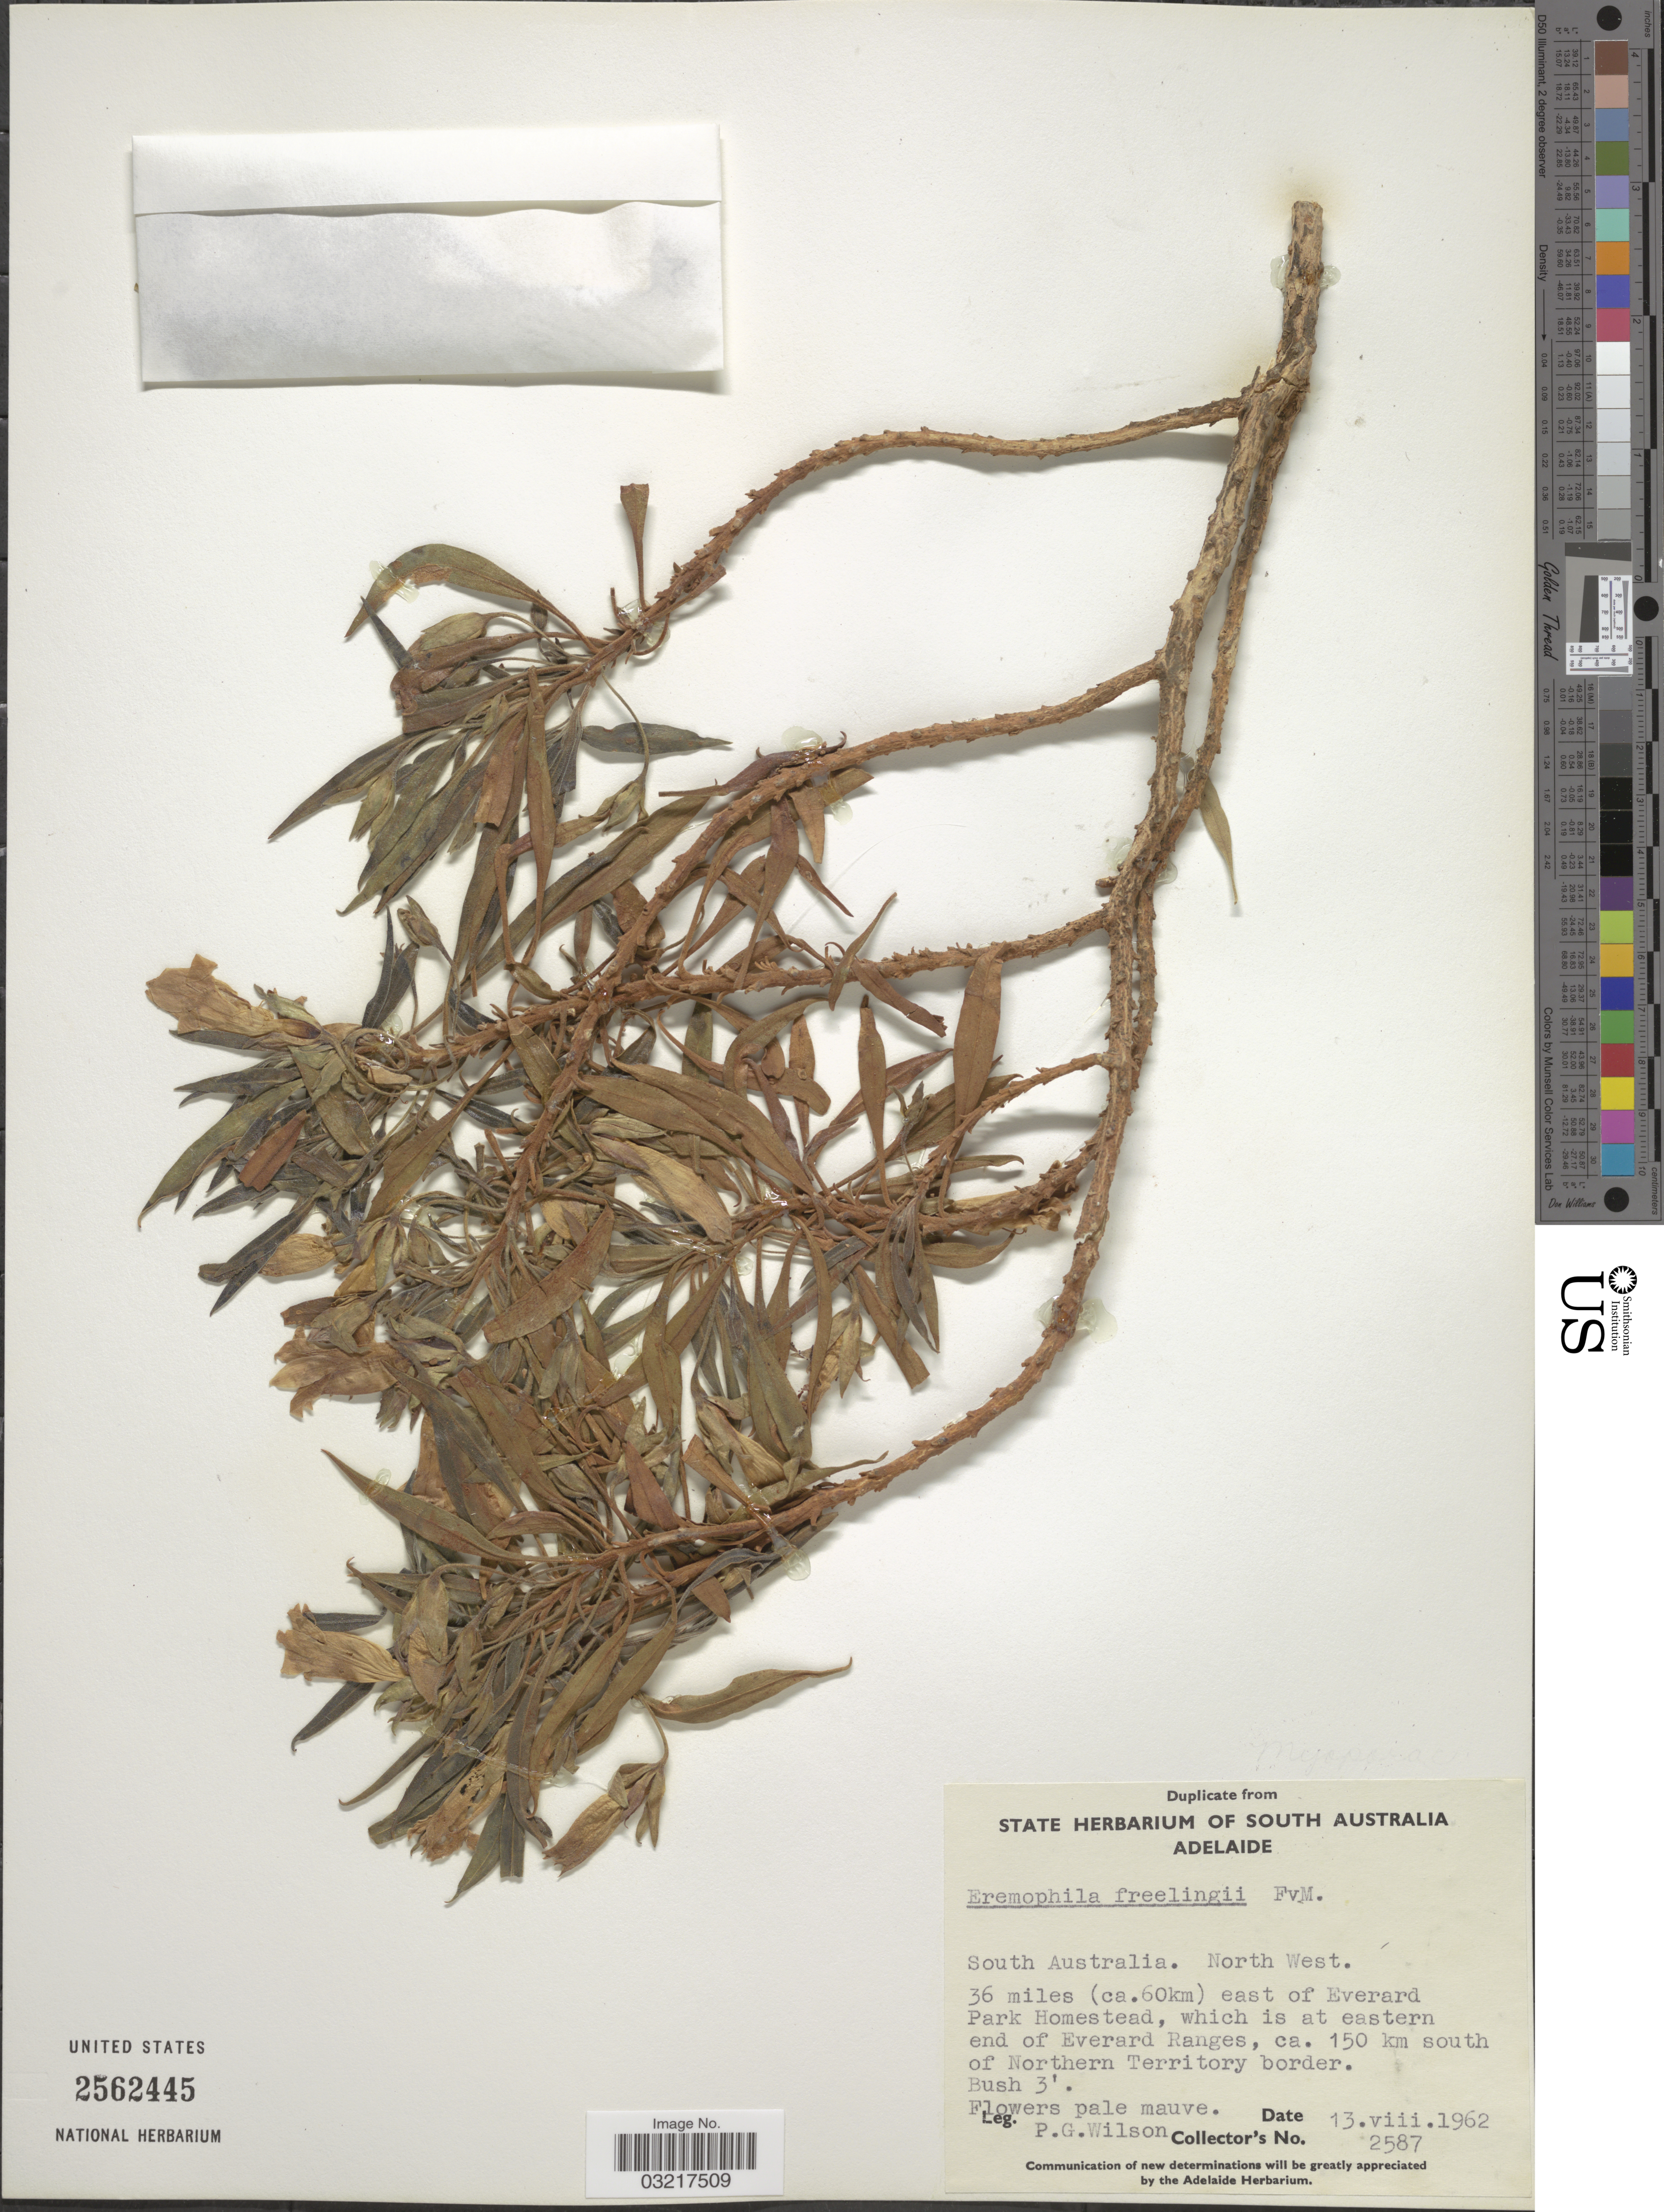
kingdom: Plantae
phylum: Tracheophyta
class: Magnoliopsida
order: Lamiales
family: Scrophulariaceae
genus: Eremophila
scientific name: Eremophila freelingii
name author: F. Muell.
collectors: P. Wilson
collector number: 2587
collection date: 1962-08-13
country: Australia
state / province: South Australia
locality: North West. 36 miles (ca.60km) east of Everard Park Homestead, which is at eastern end of Everard Ranges, ca. 150 km south of Northern Territory border.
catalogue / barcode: US 2562445